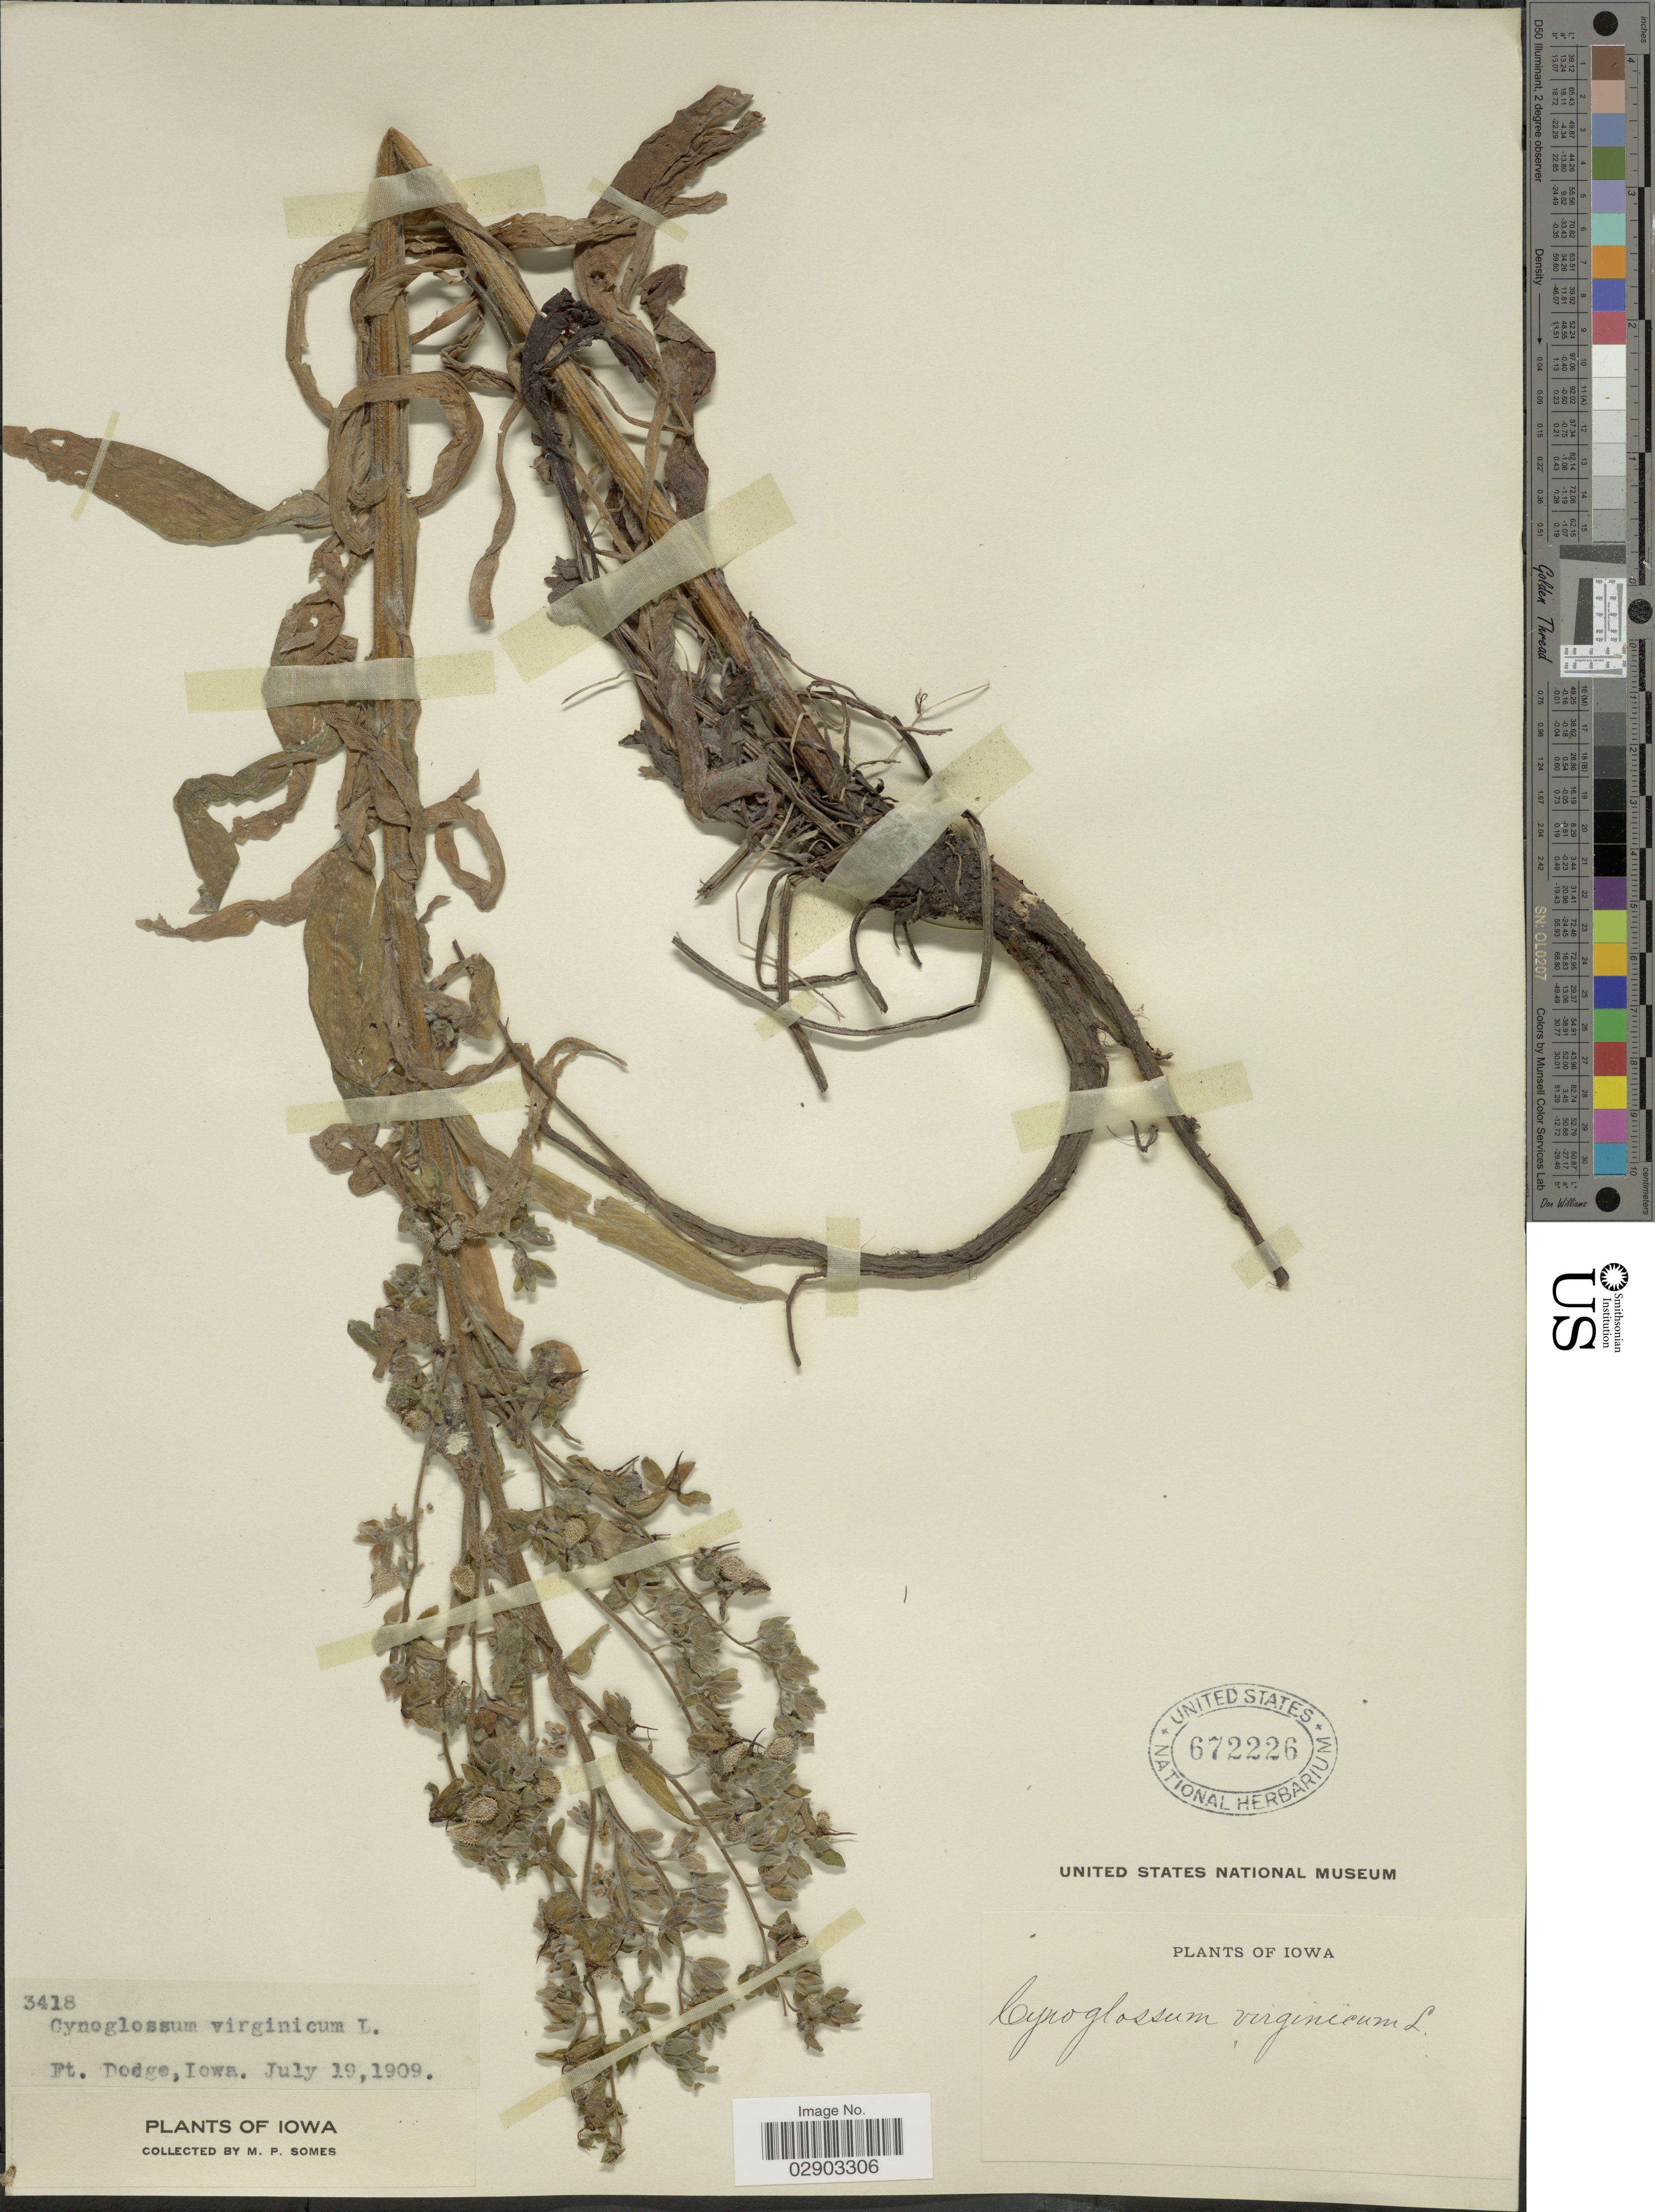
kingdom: Plantae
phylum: Tracheophyta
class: Magnoliopsida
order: Boraginales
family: Boraginaceae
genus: Cynoglossum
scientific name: Cynoglossum virginianum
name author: L.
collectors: M. Somes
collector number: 3418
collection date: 1909-07-19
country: United States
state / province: Iowa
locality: Ft. Dodge.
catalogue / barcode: US 672226